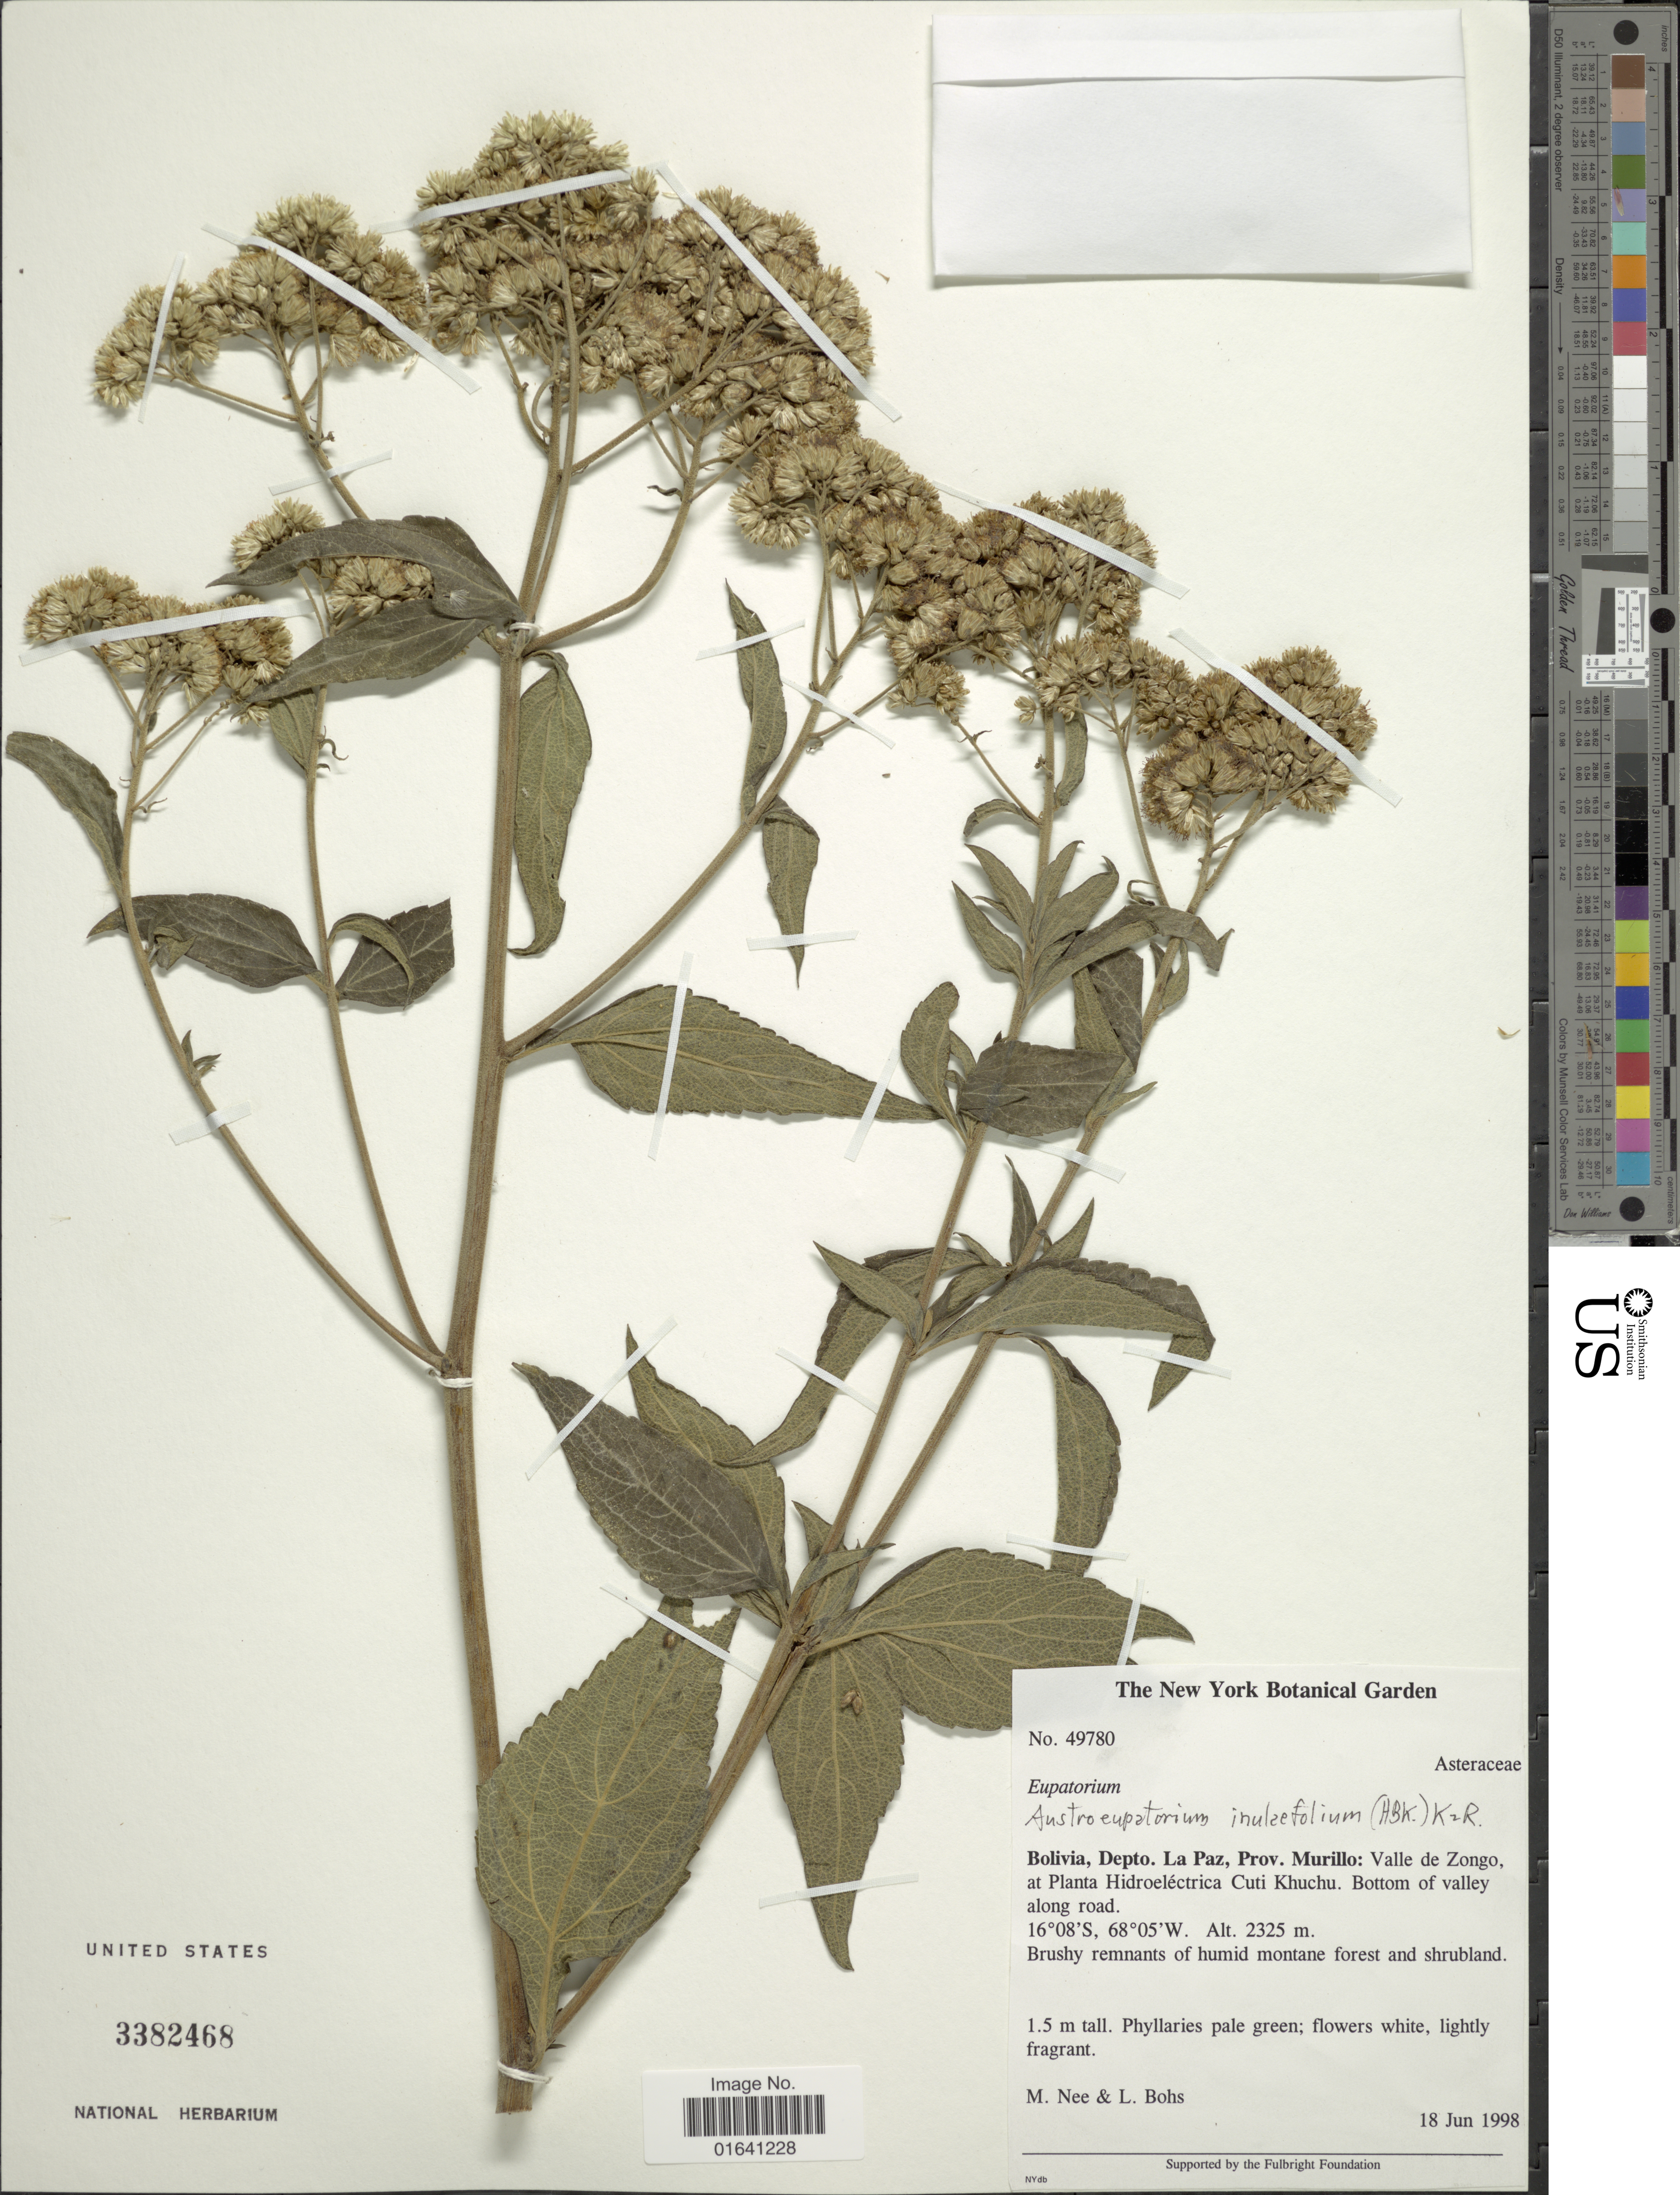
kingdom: Plantae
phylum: Tracheophyta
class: Magnoliopsida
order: Asterales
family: Asteraceae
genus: Austroeupatorium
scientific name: Austroeupatorium inulaefolium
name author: (Kunth) R.M. King & H. Rob.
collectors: M. Byrne & L. A. Bohs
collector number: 49780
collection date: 1998-06-18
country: Bolivia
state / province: La Paz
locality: Depto. La Paz, Prov. Murillo: Valle de Zongo, at Planta Hidroelétrica Cuti Khuchu. Bottom of valley along road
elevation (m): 2325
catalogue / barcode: US 3382468